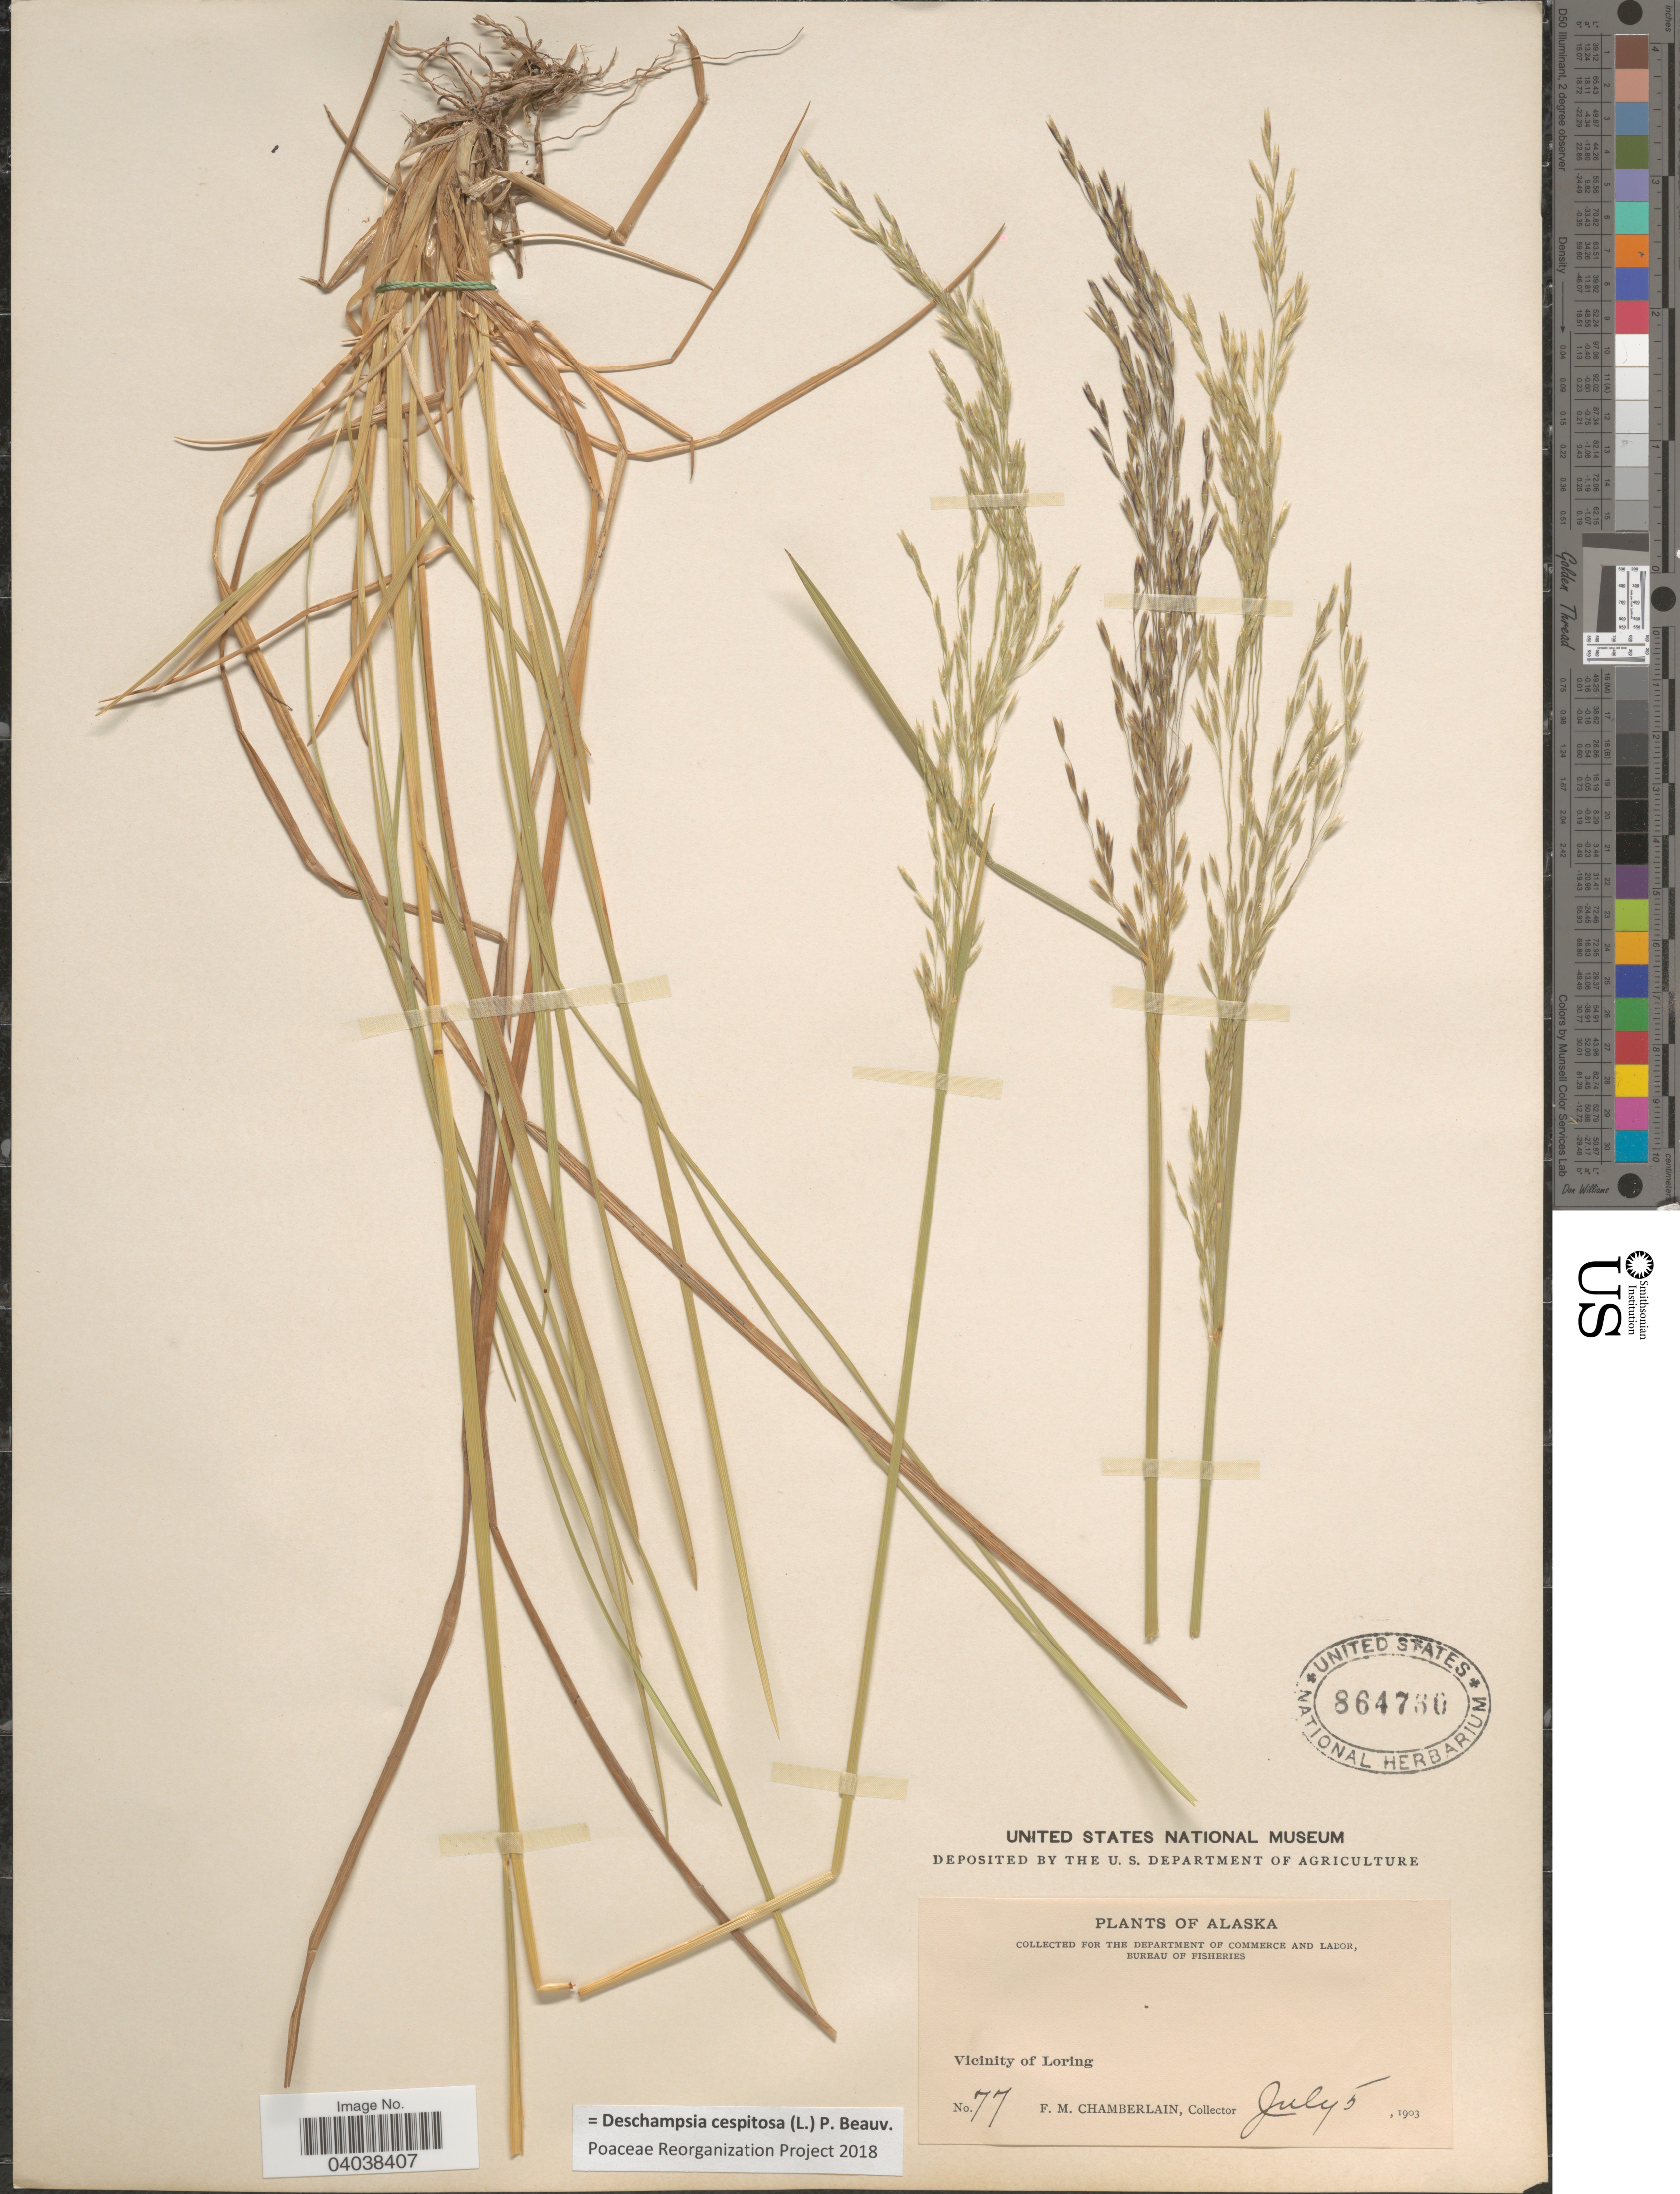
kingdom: Plantae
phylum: Tracheophyta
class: Liliopsida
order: Poales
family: Poaceae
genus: Deschampsia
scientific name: Deschampsia cespitosa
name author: (L.) P. Beauv.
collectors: F. Chamberlain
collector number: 77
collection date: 1903-07-05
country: United States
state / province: Alaska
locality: Vicinity of Loring.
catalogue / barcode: US 864730